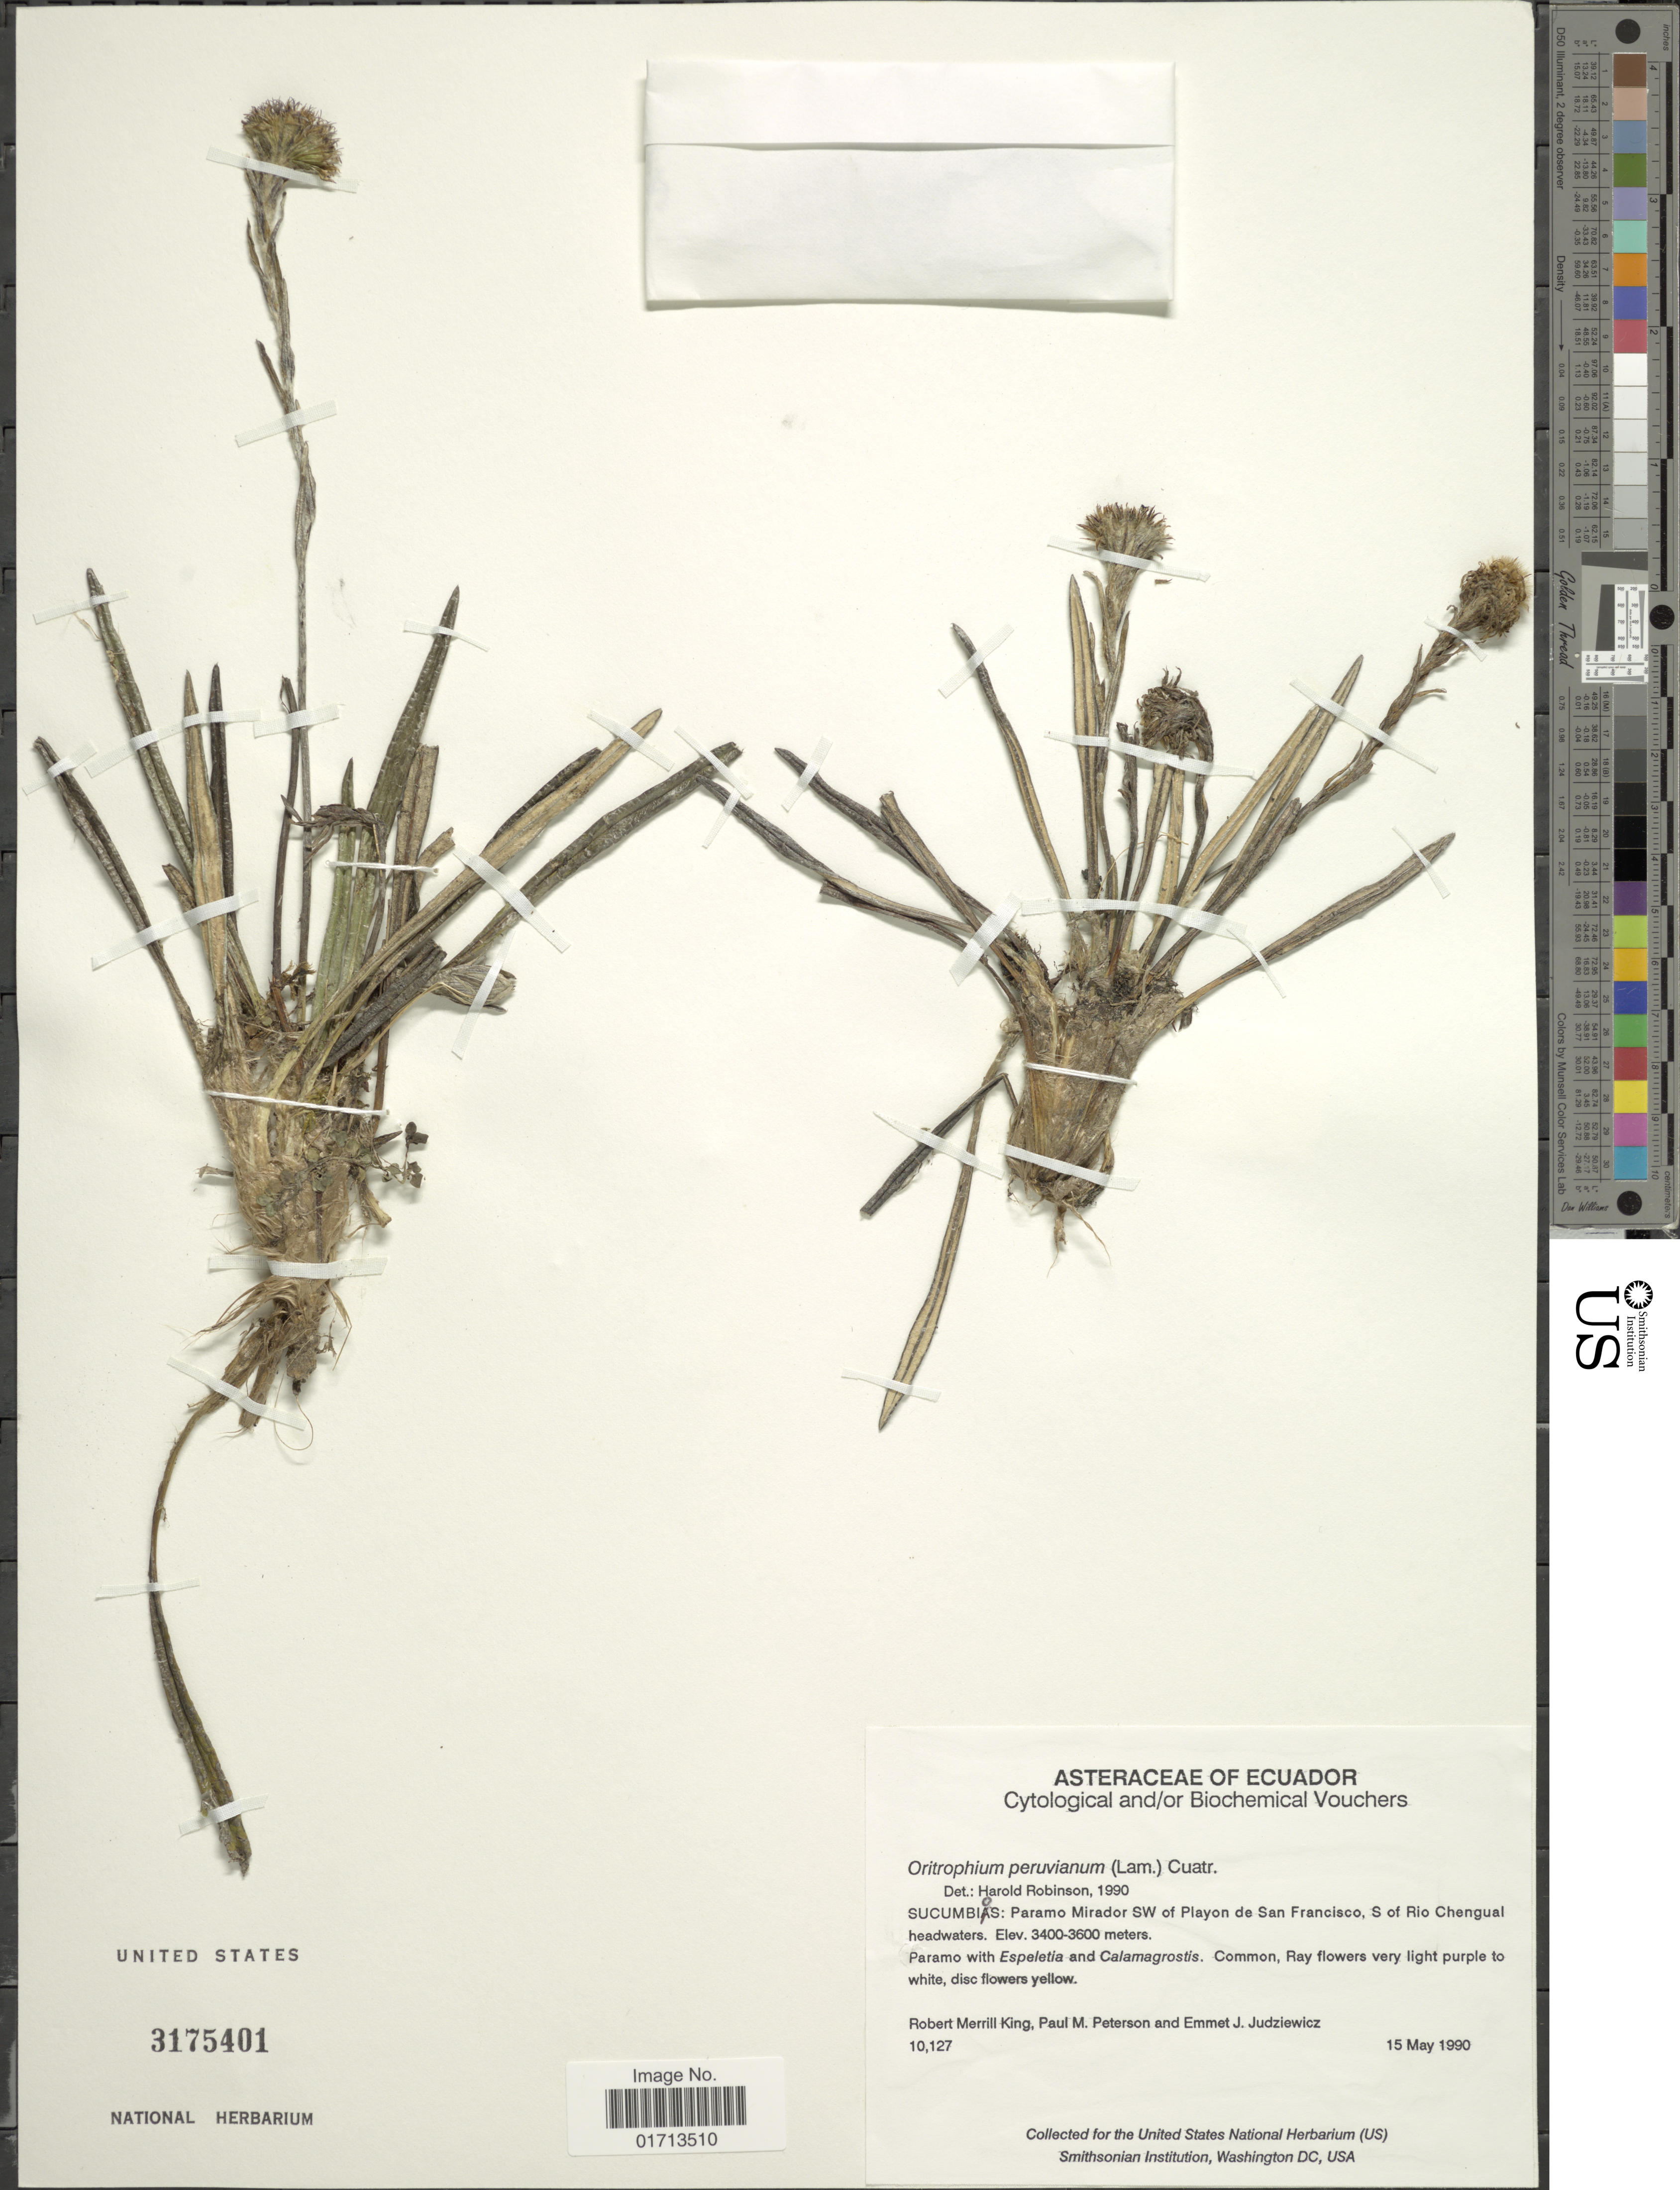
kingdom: Plantae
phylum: Tracheophyta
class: Magnoliopsida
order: Asterales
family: Asteraceae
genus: Oritrophium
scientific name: Oritrophium peruvianum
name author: (Lam.) Cuatrec.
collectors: R. M. King, P. M. Peterson & E. J. Judziewicz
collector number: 10127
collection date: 1990-05-15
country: Ecuador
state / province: Sucumbíos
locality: Paramo Mirador SW of Playon de San Francisco, S of Rio Chengual headwaters.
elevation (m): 3400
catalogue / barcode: US 3175401